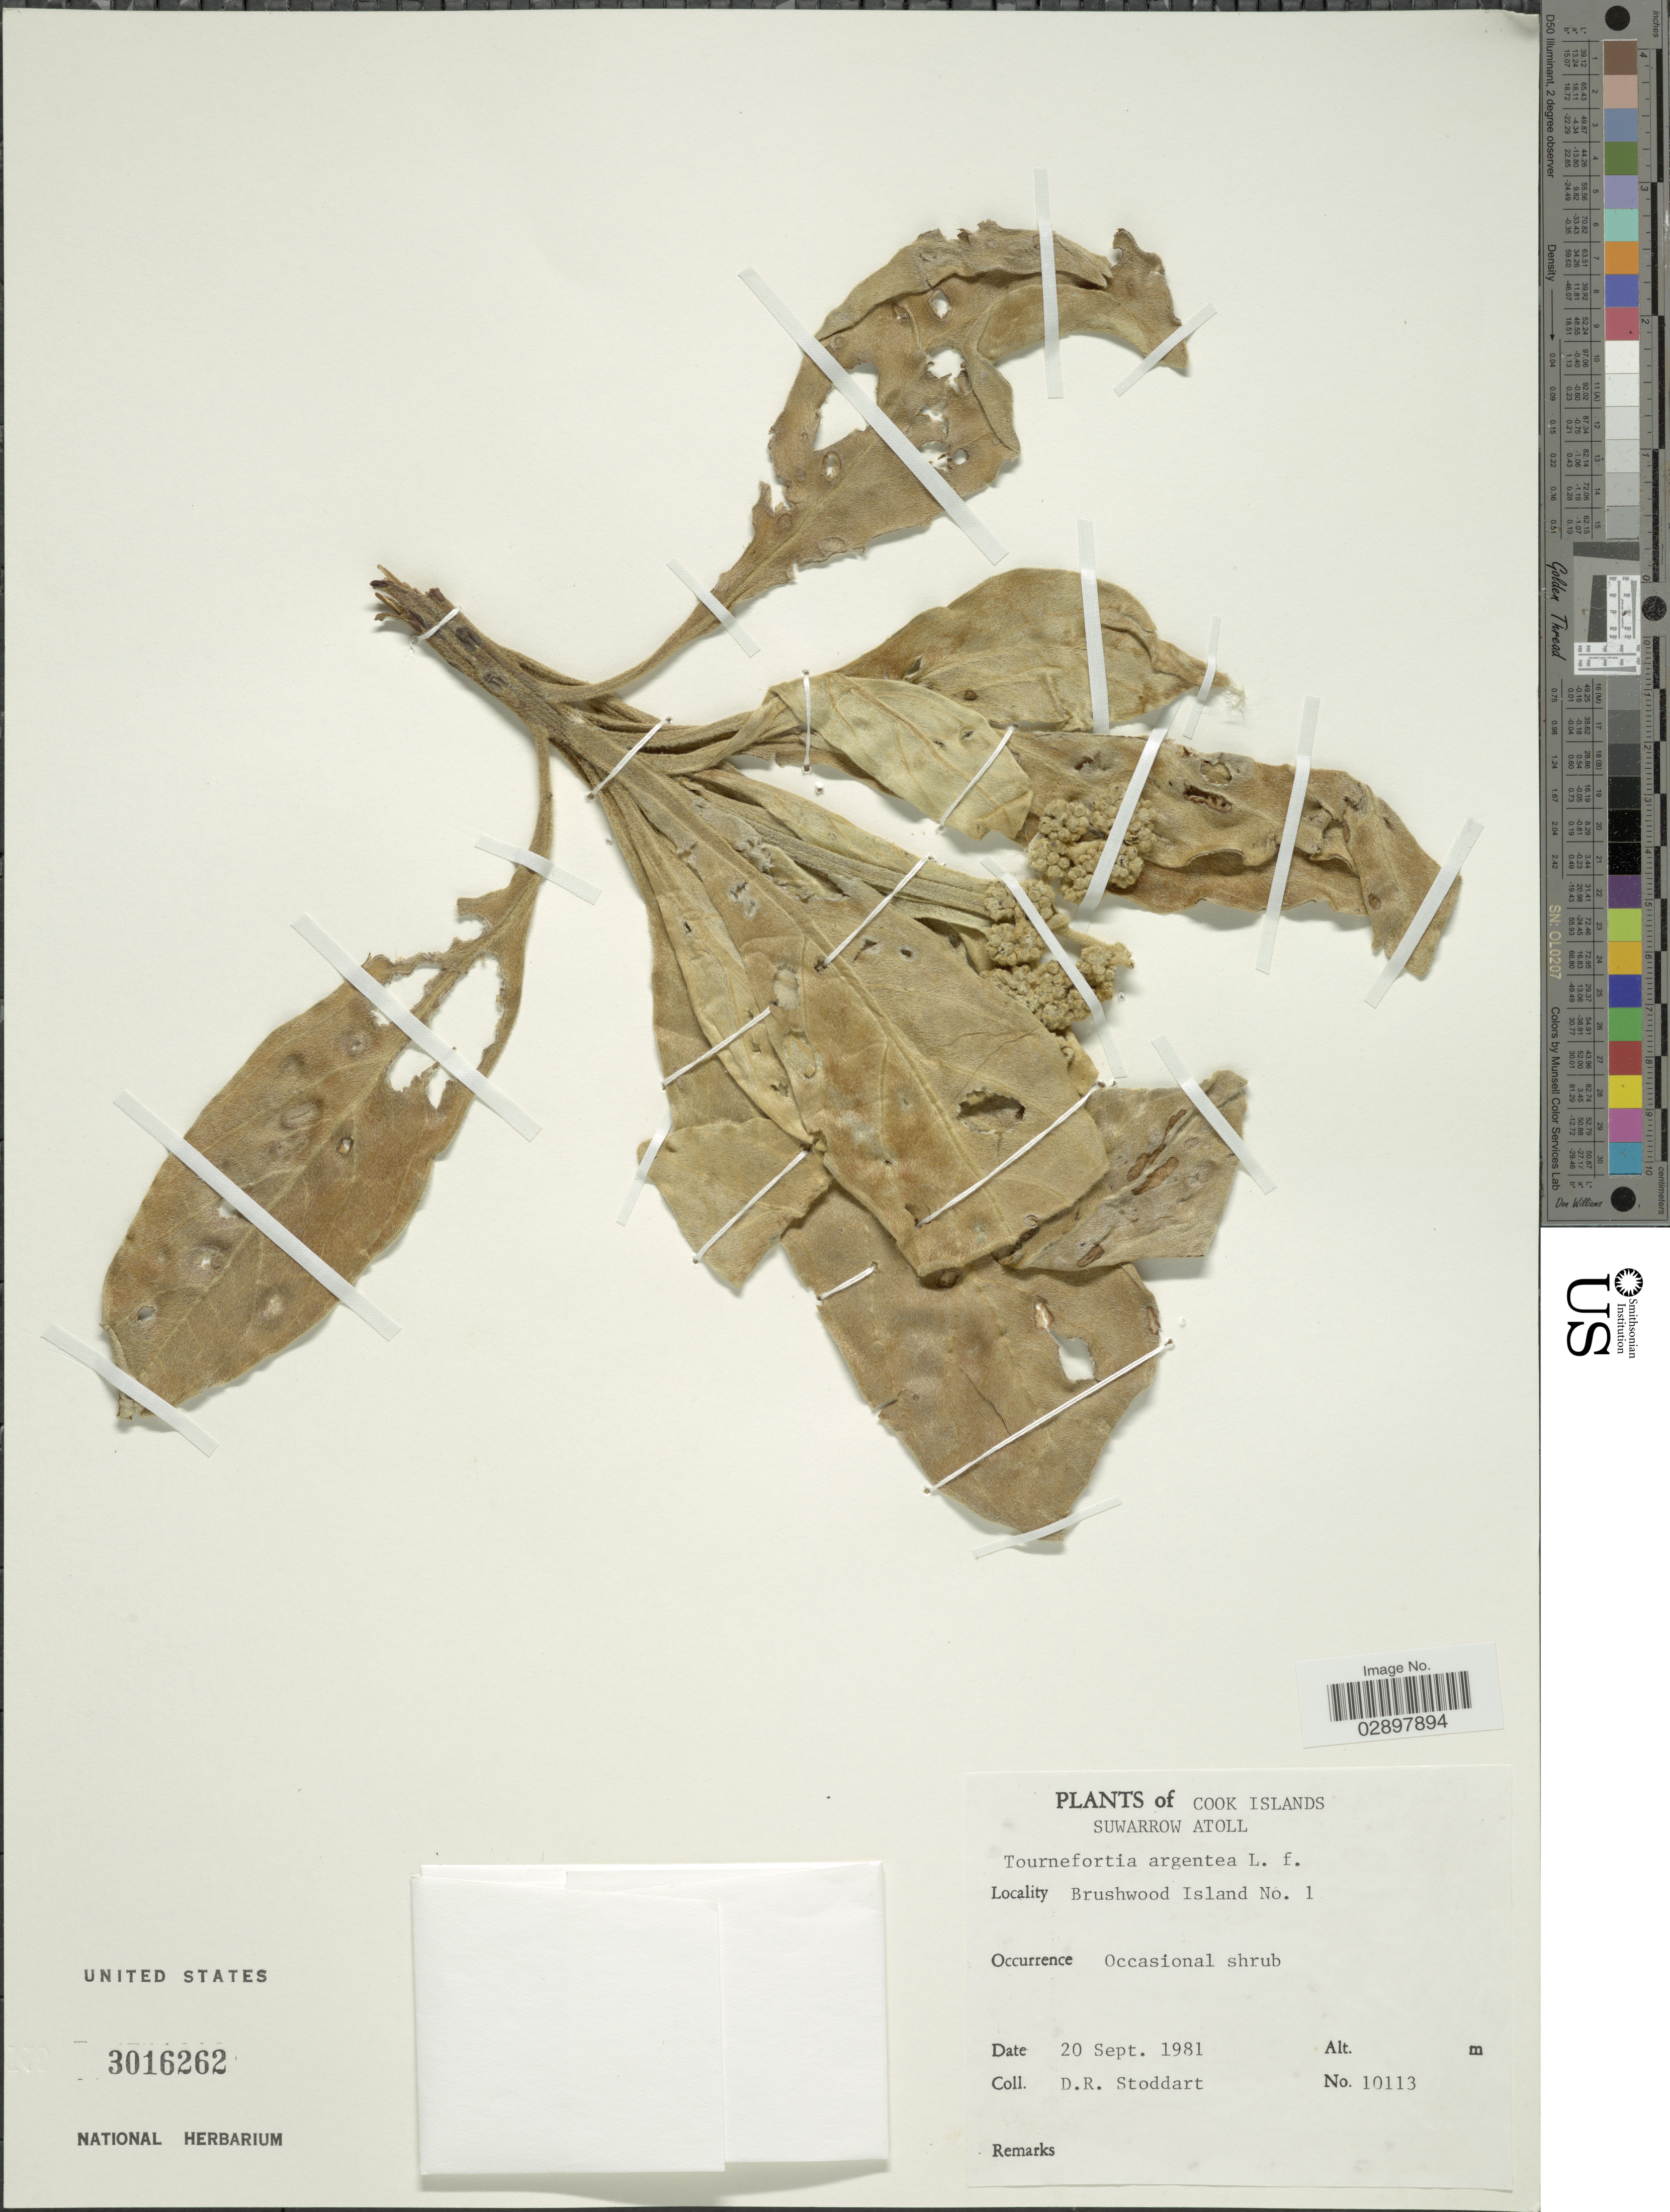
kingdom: Plantae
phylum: Tracheophyta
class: Magnoliopsida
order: Boraginales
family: Heliotropiaceae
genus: Heliotropium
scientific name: Heliotropium arboreum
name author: (Blanco) Mabberley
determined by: Wagner, W. L., (BOT), Smithsonian Institution - National Museum of Natural History (UNITED STATES)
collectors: D. R. Stoddart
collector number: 10113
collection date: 1981-09-20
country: Cook Islands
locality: Suwarrow Atoll. Brushwood Island No. 1.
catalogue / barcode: US 3016262